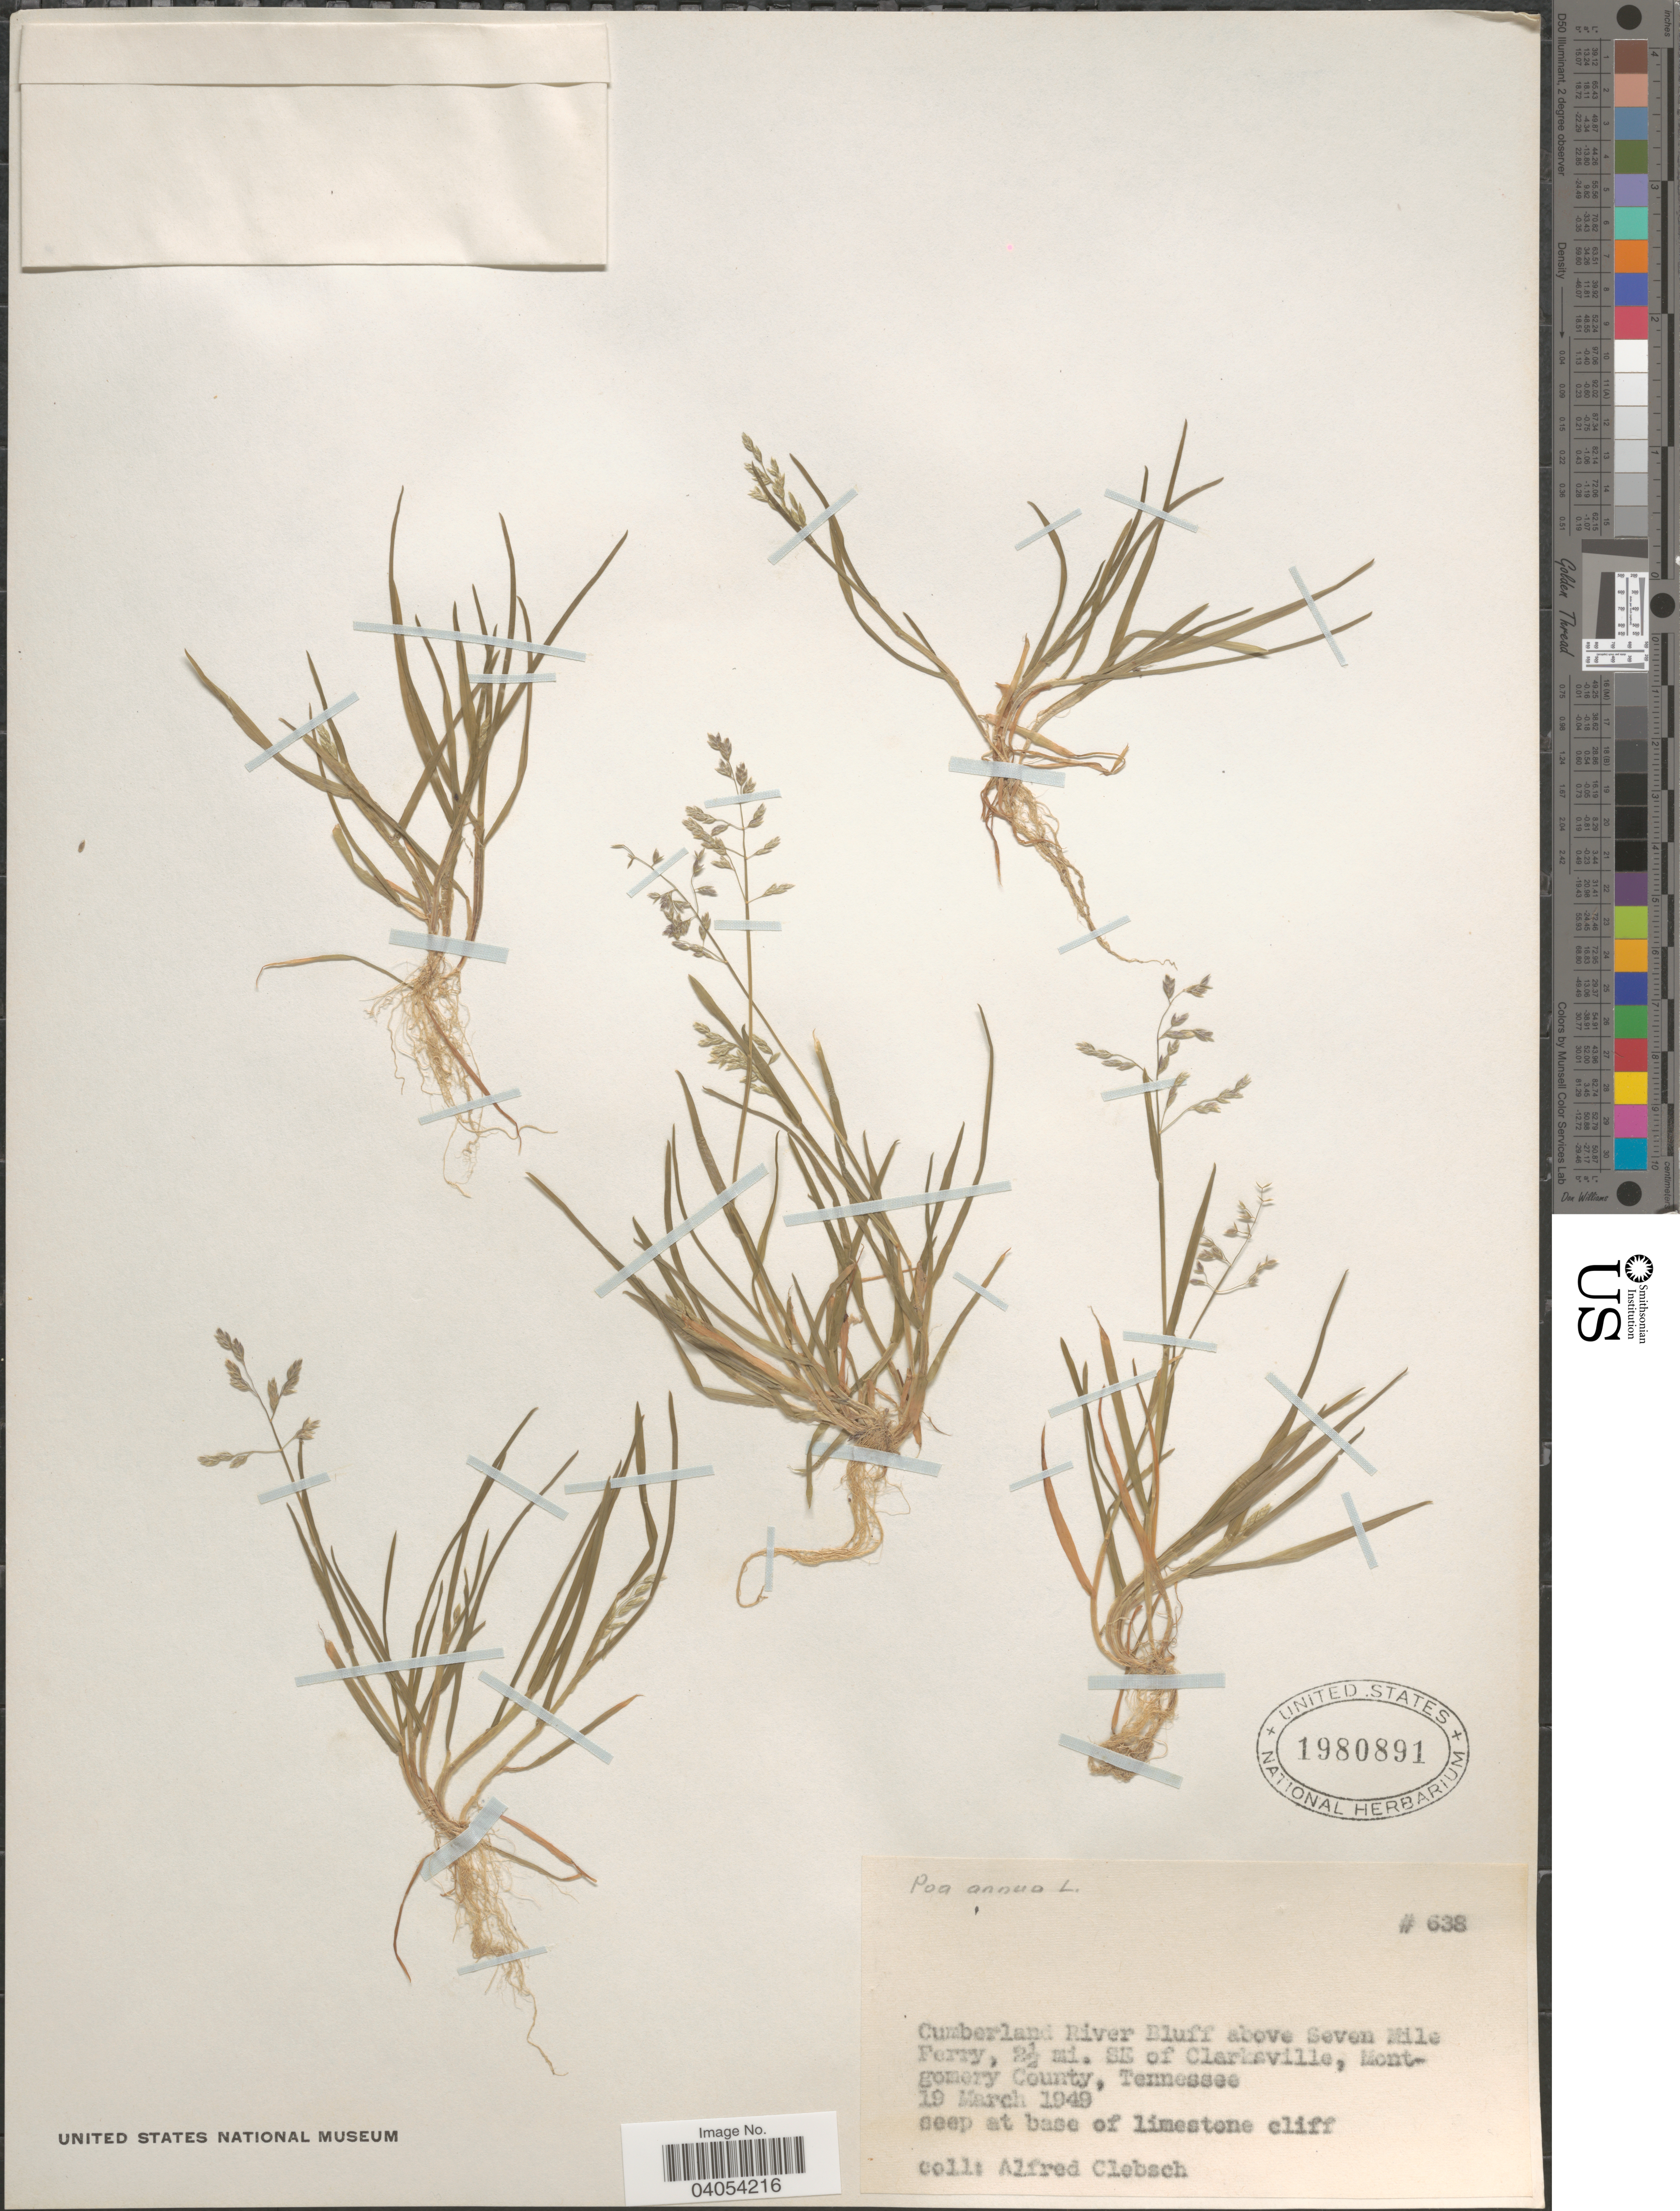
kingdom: Plantae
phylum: Tracheophyta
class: Liliopsida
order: Poales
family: Poaceae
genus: Poa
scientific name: Poa annua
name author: L.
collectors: A. Clebsch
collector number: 638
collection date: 1949-03-19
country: United States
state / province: Tennessee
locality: Cumberland River Bluff above Seven Mile Ferry, 2½ mi. SE of Clarksville, Montgomerey County.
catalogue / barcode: US 1980891